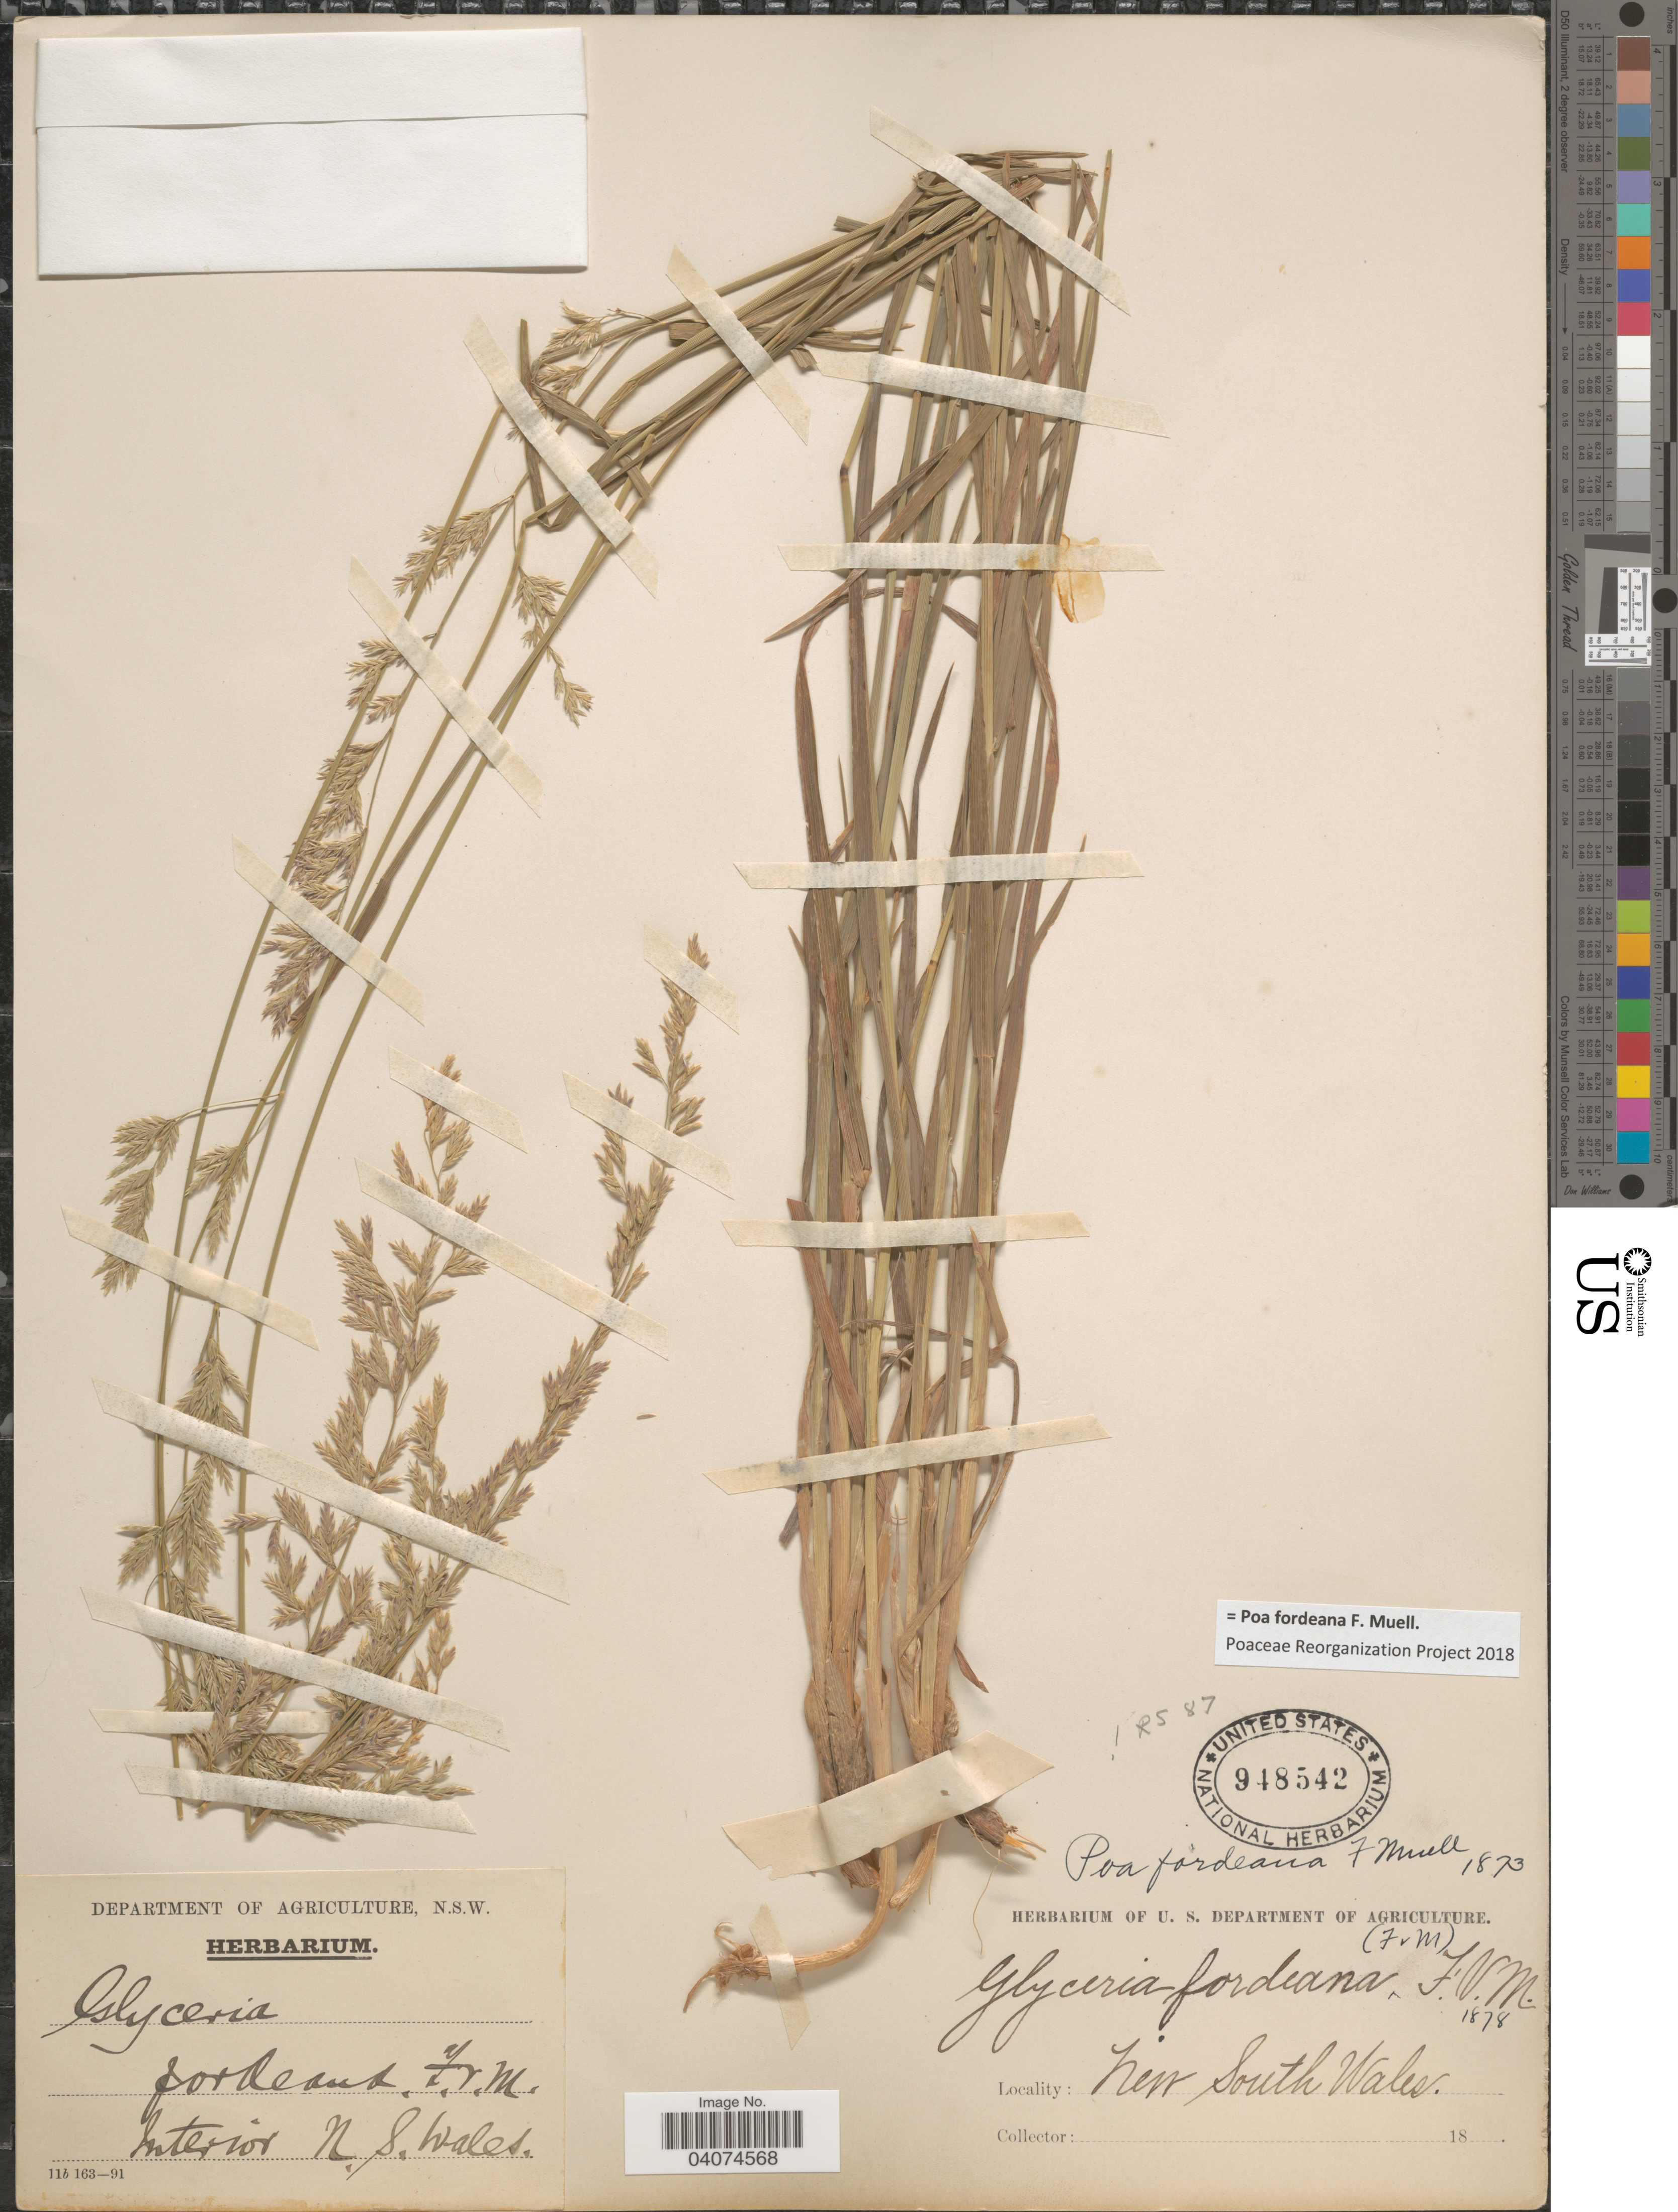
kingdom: Plantae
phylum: Tracheophyta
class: Liliopsida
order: Poales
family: Poaceae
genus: Poa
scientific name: Poa fordeana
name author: F. Muell.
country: Australia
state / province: New South Wales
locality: Interior N.S. Wales.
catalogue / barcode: US 948542